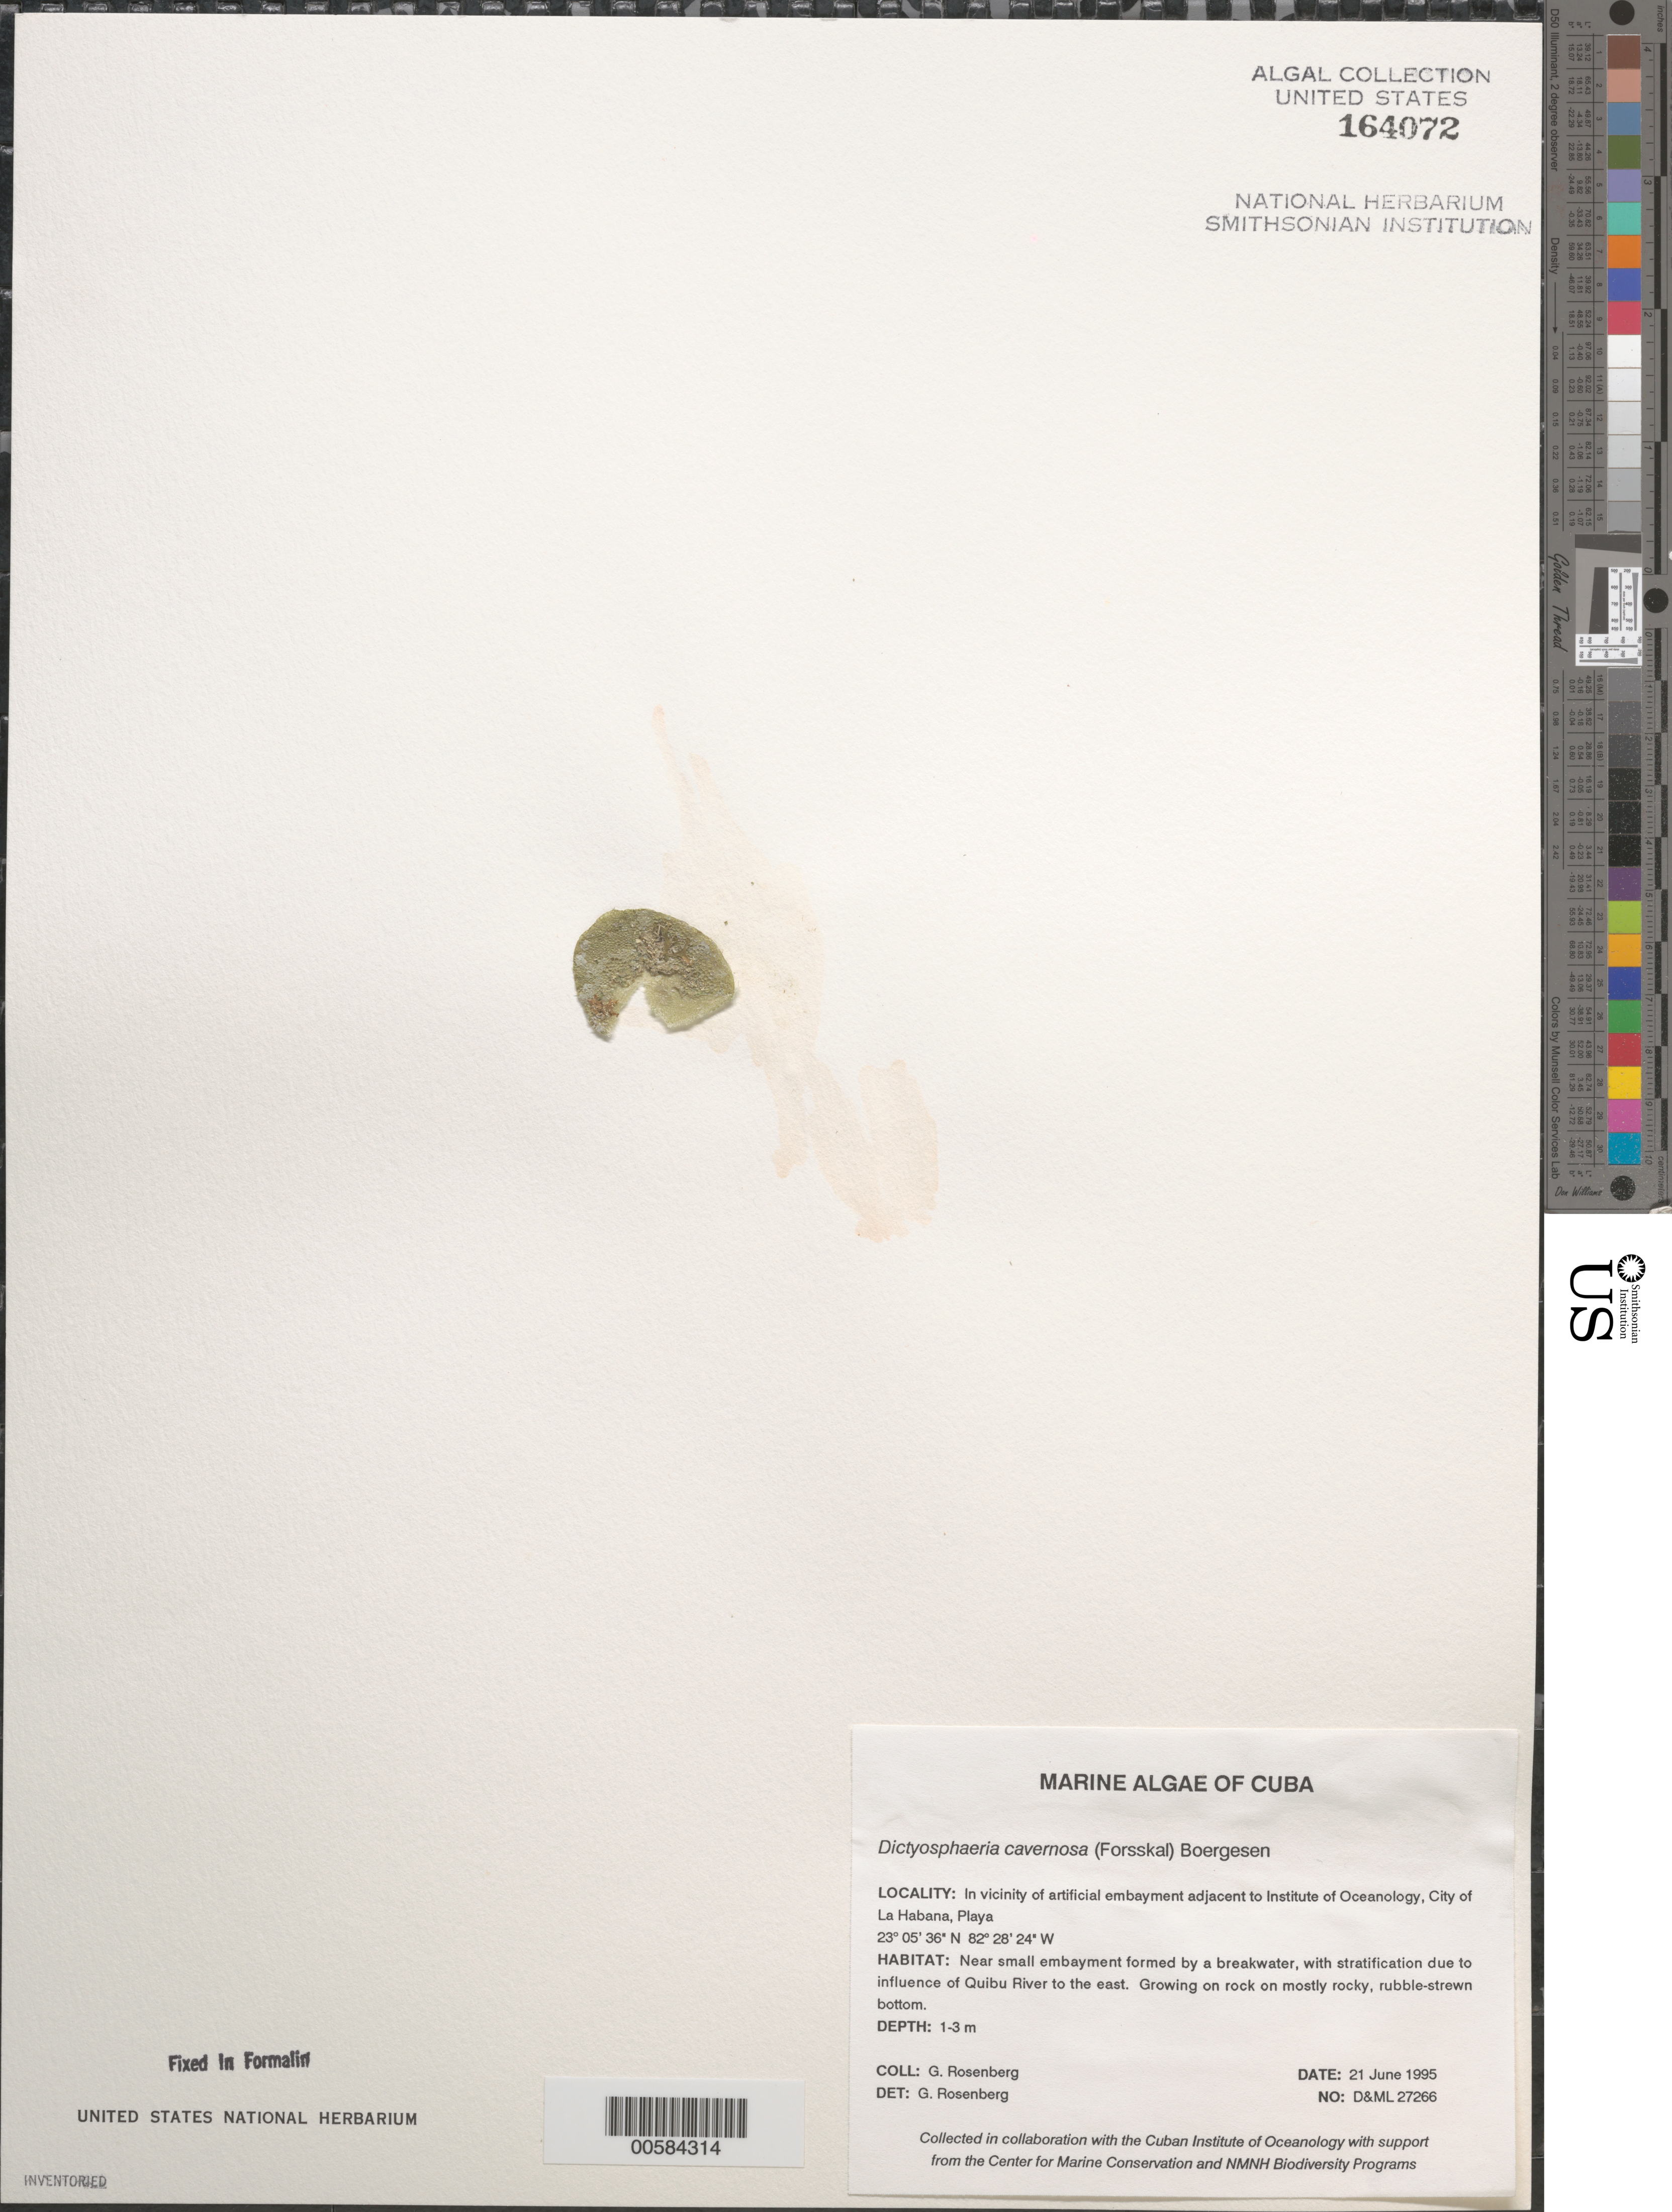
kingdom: Plantae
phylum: Chlorophyta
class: Ulvophyceae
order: Siphonocladales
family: Siphonocladaceae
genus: Dictyosphaeria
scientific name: Dictyosphaeria cavernosa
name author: (Forssk.) Børgesen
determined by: Rosenberg, G.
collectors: G. Rosenberg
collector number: D&ML 27266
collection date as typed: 21 Jun 1995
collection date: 1995-06-21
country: Cuba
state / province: La Habana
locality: La habana, institute of oceanology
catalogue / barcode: US 164072